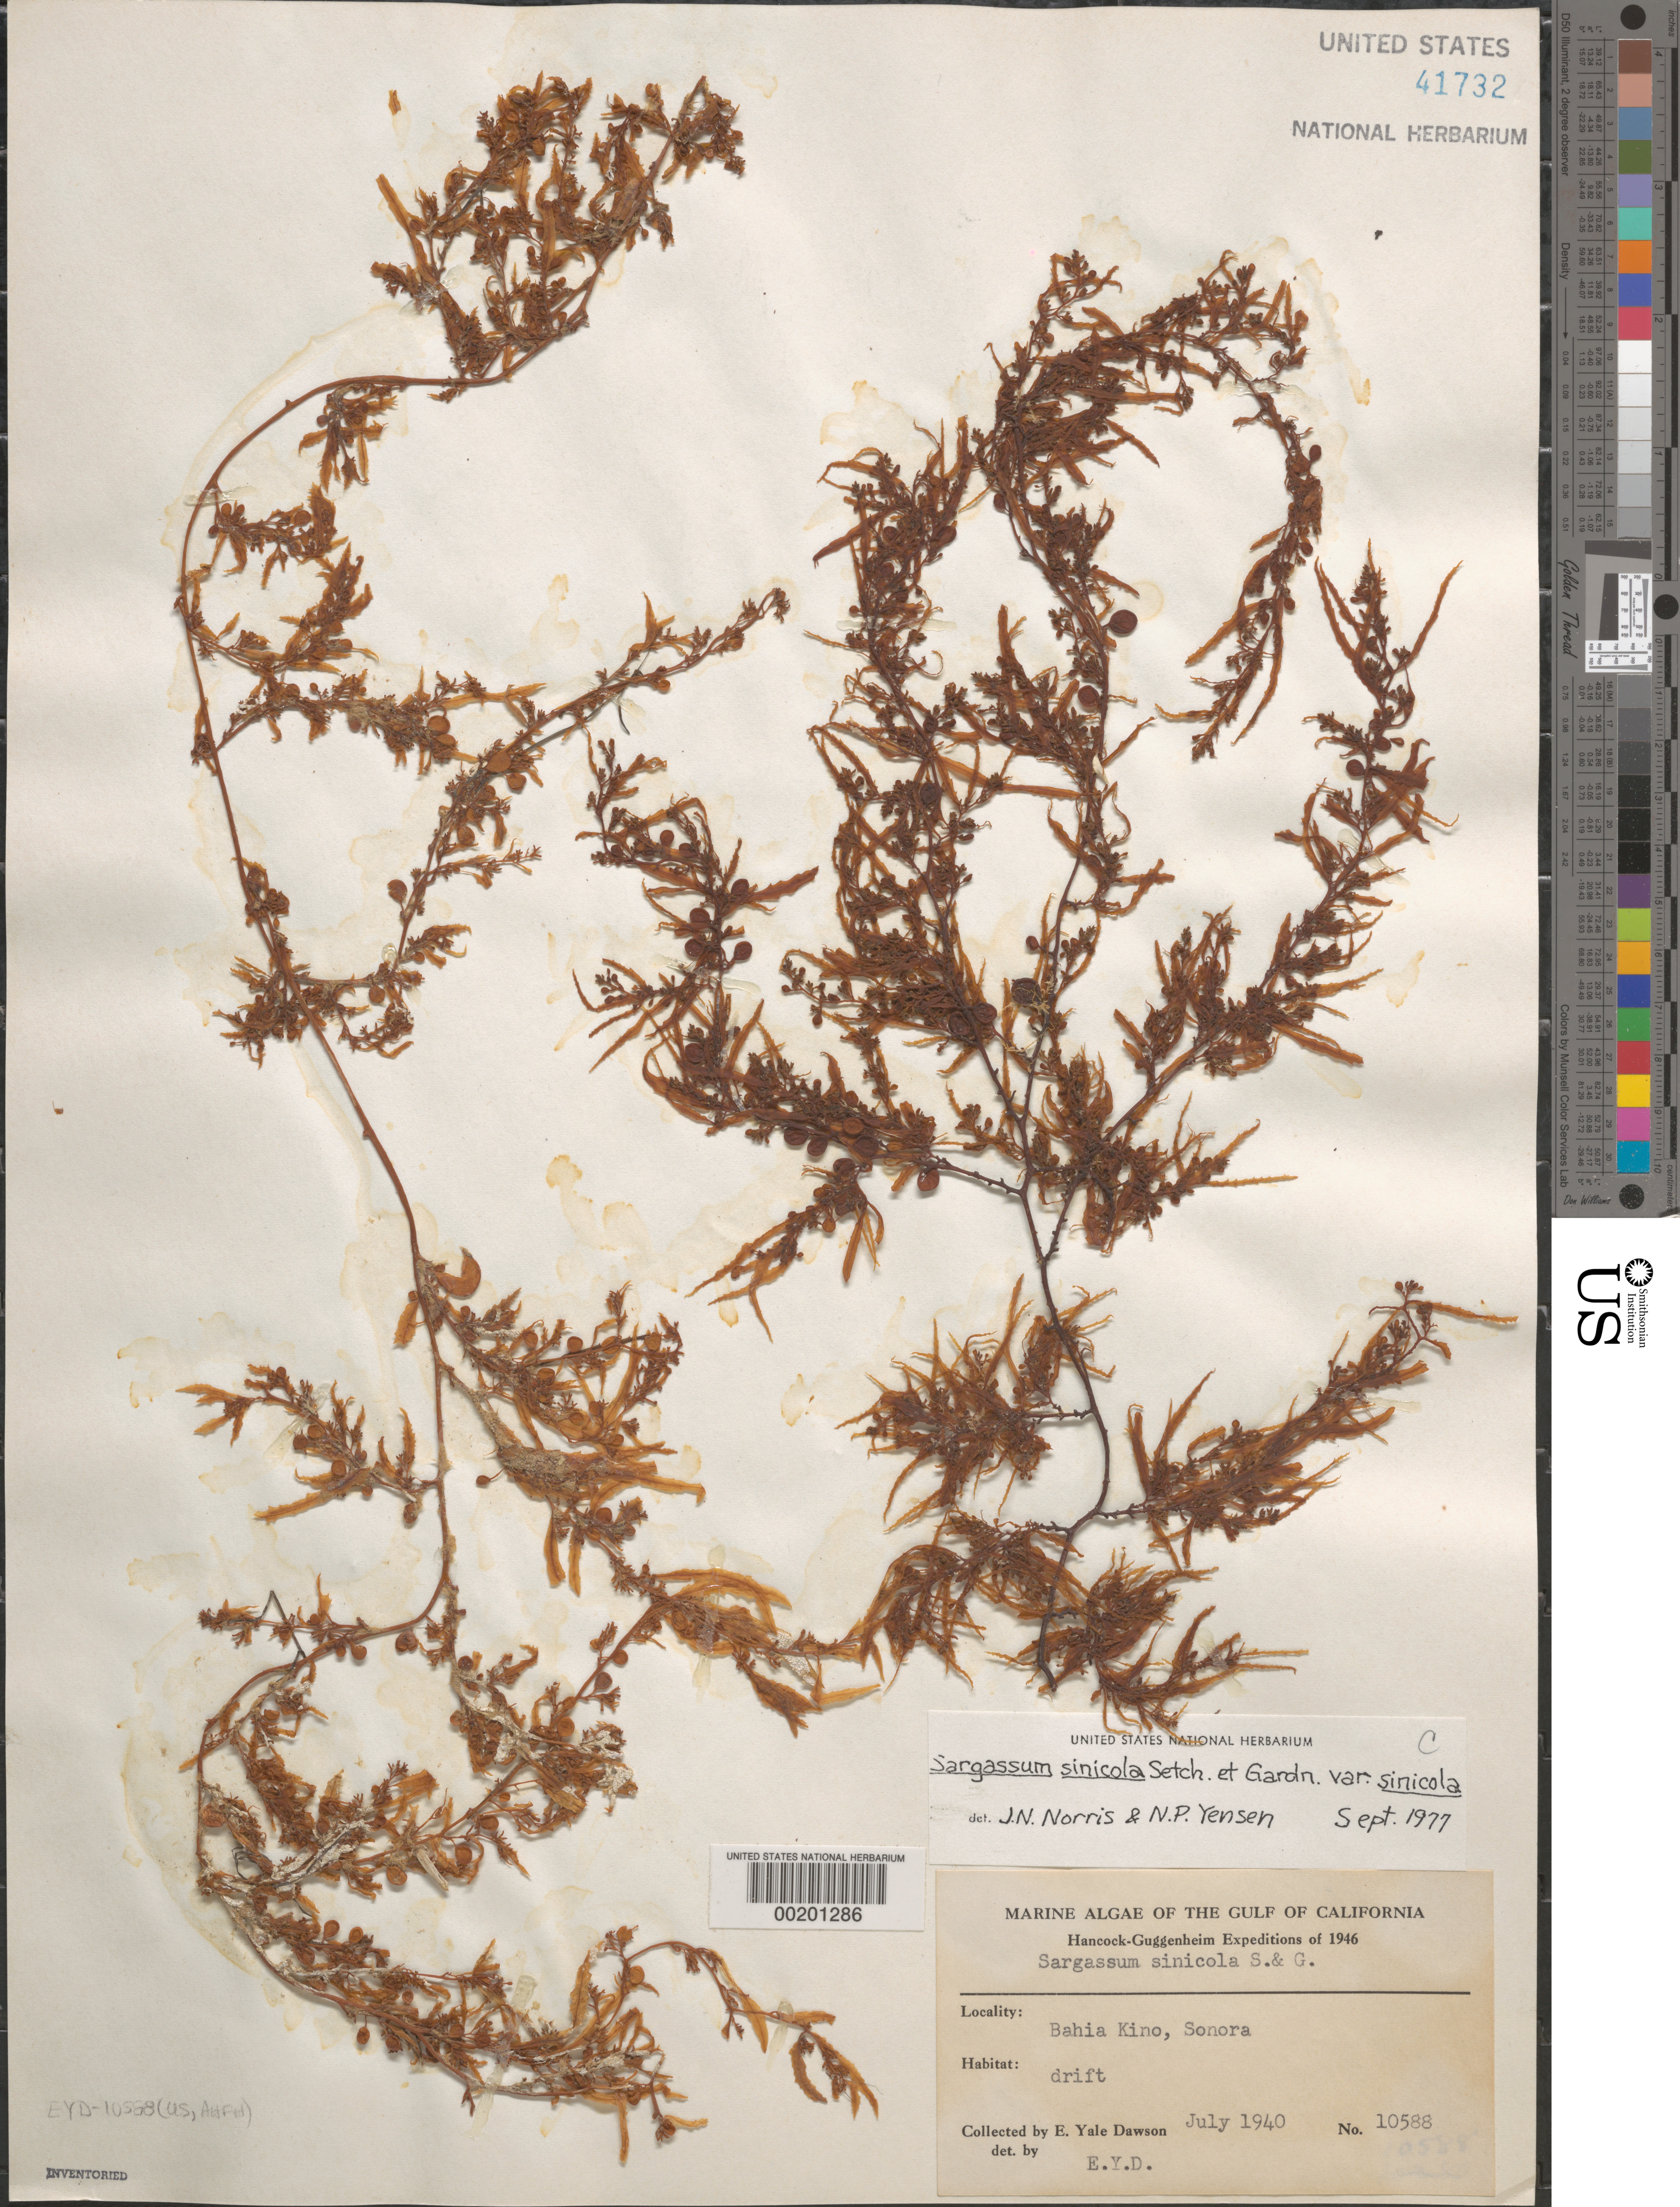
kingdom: Chromista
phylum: Ochrophyta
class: Phaeophyceae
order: Fucales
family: Sargassaceae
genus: Sargassum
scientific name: Sargassum sinicola var. sinicola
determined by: Norris, J. N.; Yensen, N. P.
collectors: E. Y. Dawson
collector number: EYD 10588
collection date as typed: Jul 1940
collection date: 1940-07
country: Mexico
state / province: Sonora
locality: Bahia Kino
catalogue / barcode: US 41732